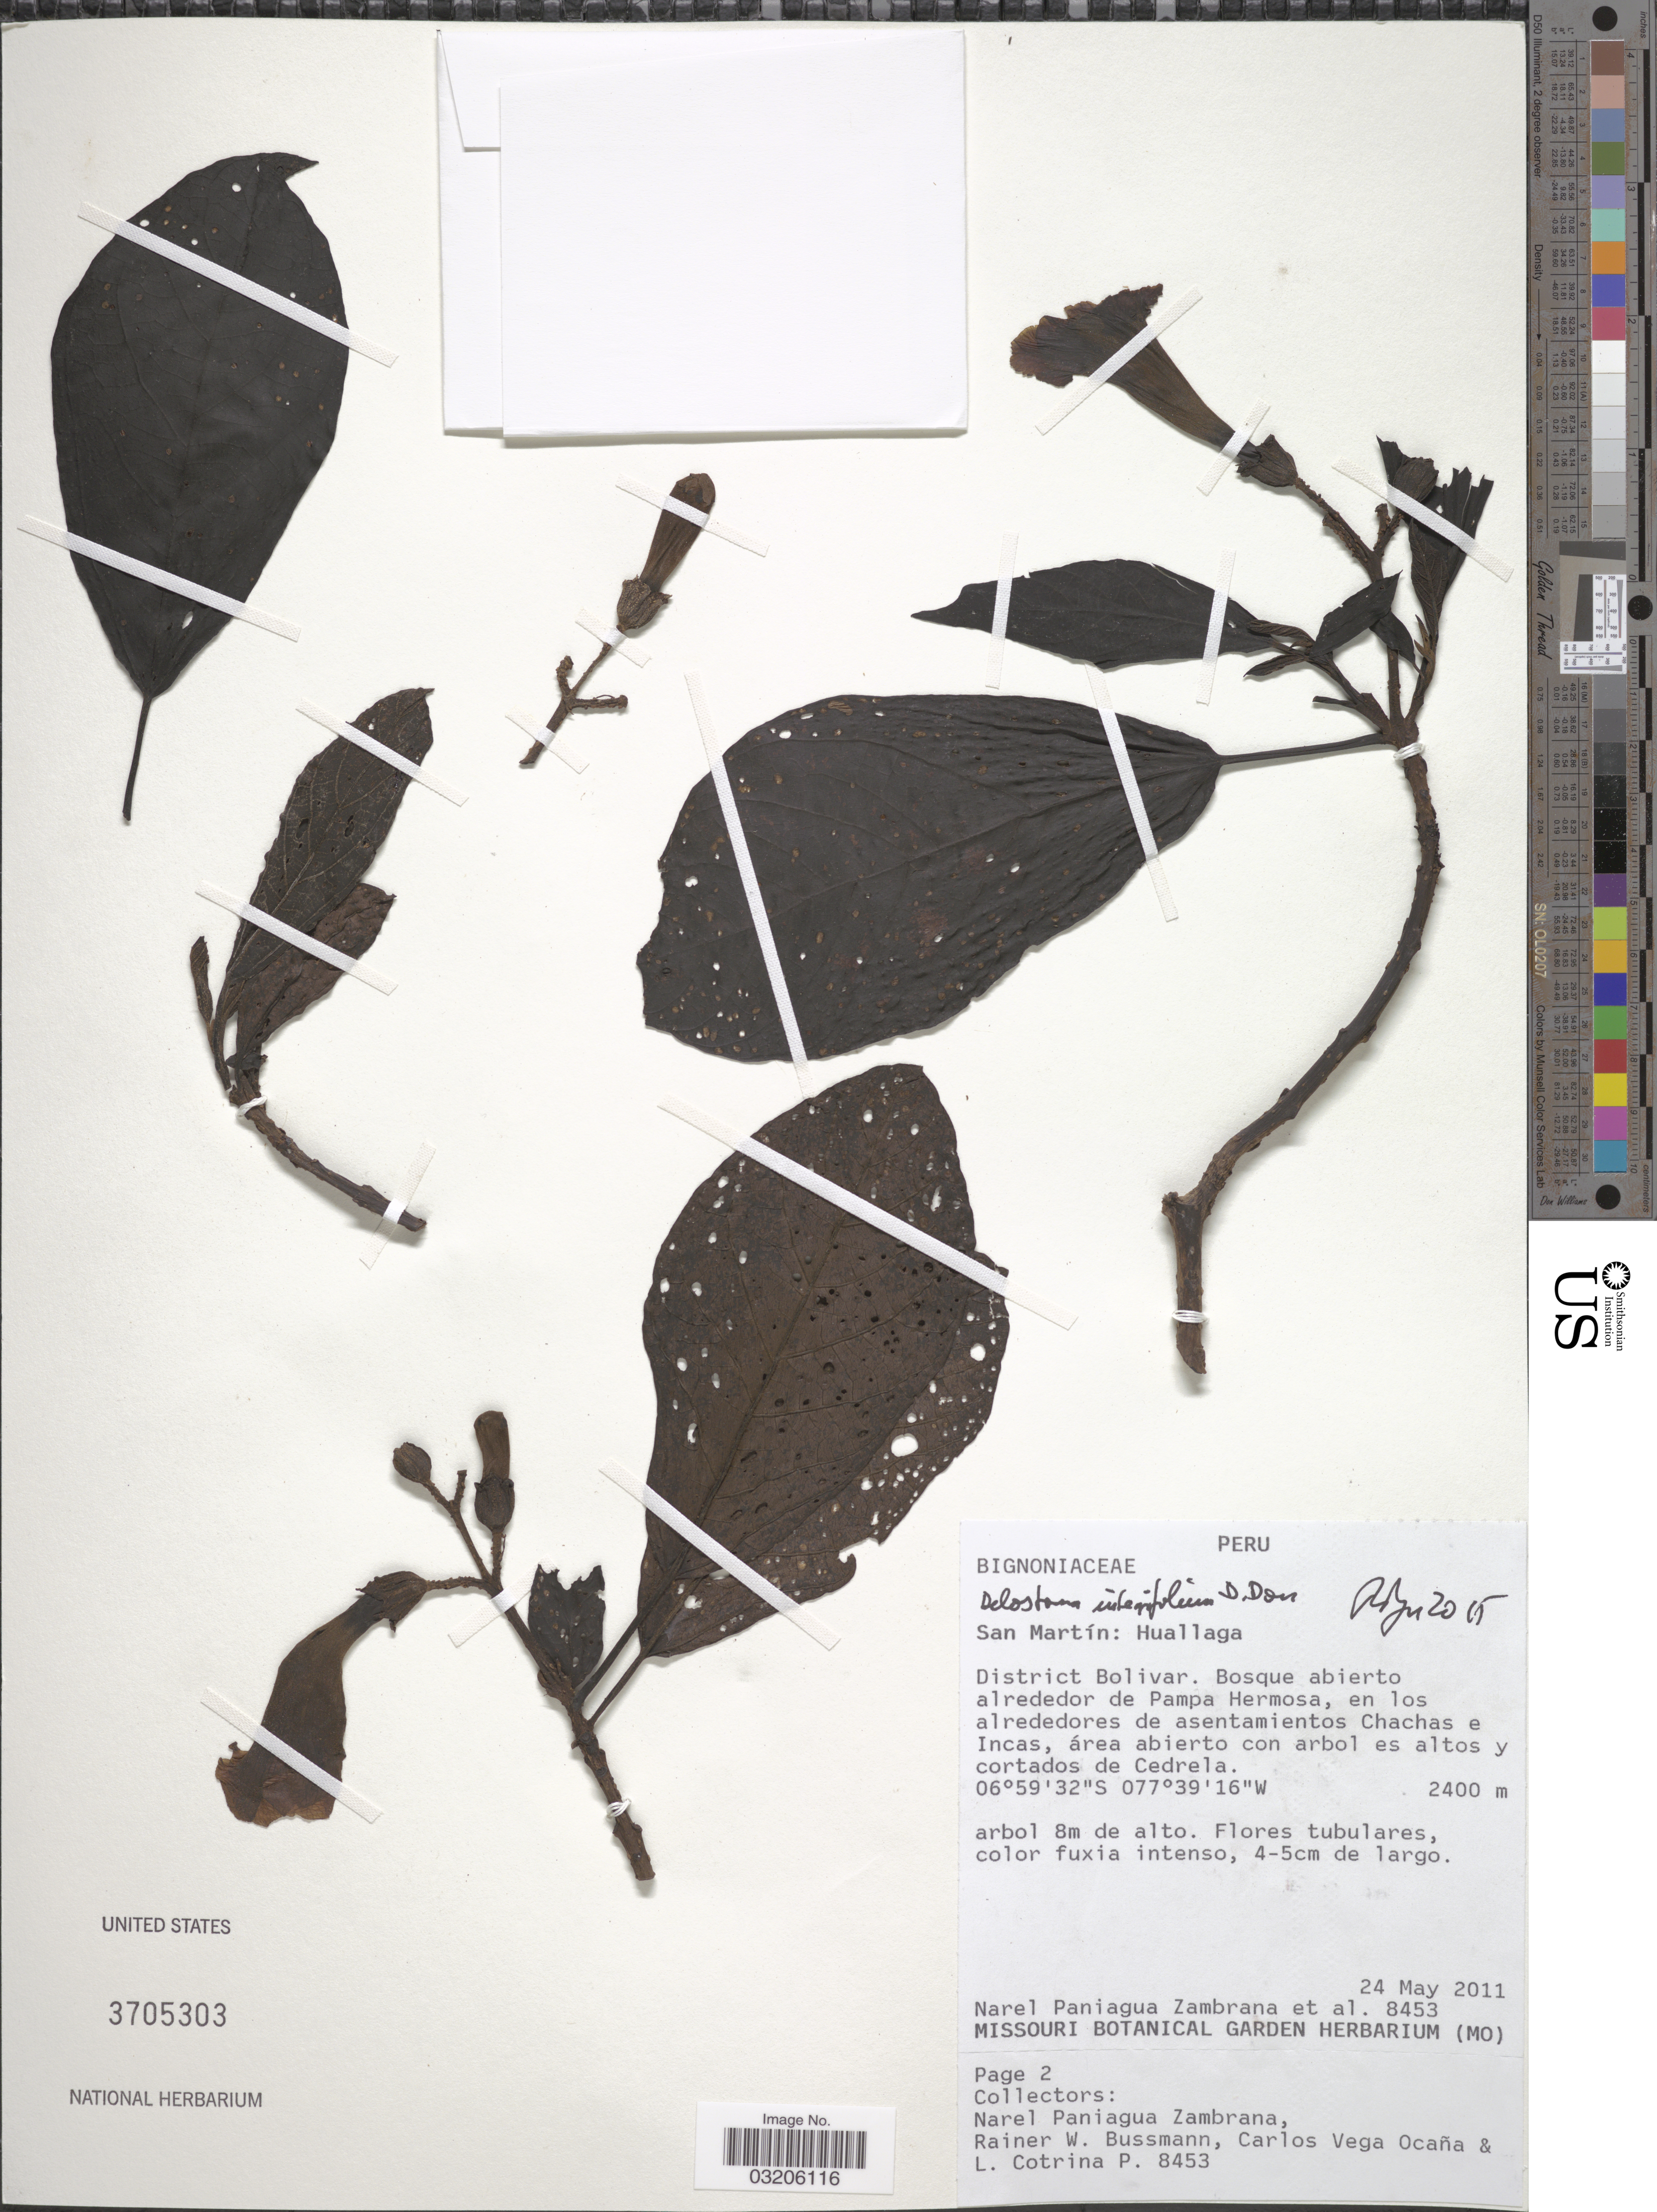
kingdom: Plantae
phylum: Tracheophyta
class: Magnoliopsida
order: Lamiales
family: Bignoniaceae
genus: Delostoma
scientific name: Delostoma integrifolium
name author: D. Don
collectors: N. Paniagua Zambrana, R. W. Bussmann & C. Ocaña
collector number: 8453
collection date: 2011-05-24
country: Peru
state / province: San Martín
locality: Huallaga. District Bolivar. Bosque abierto alrededor de Pampa Hermosa, en los alrededores de asentamientos Chachas e Incas.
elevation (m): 2400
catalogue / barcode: US 3705303